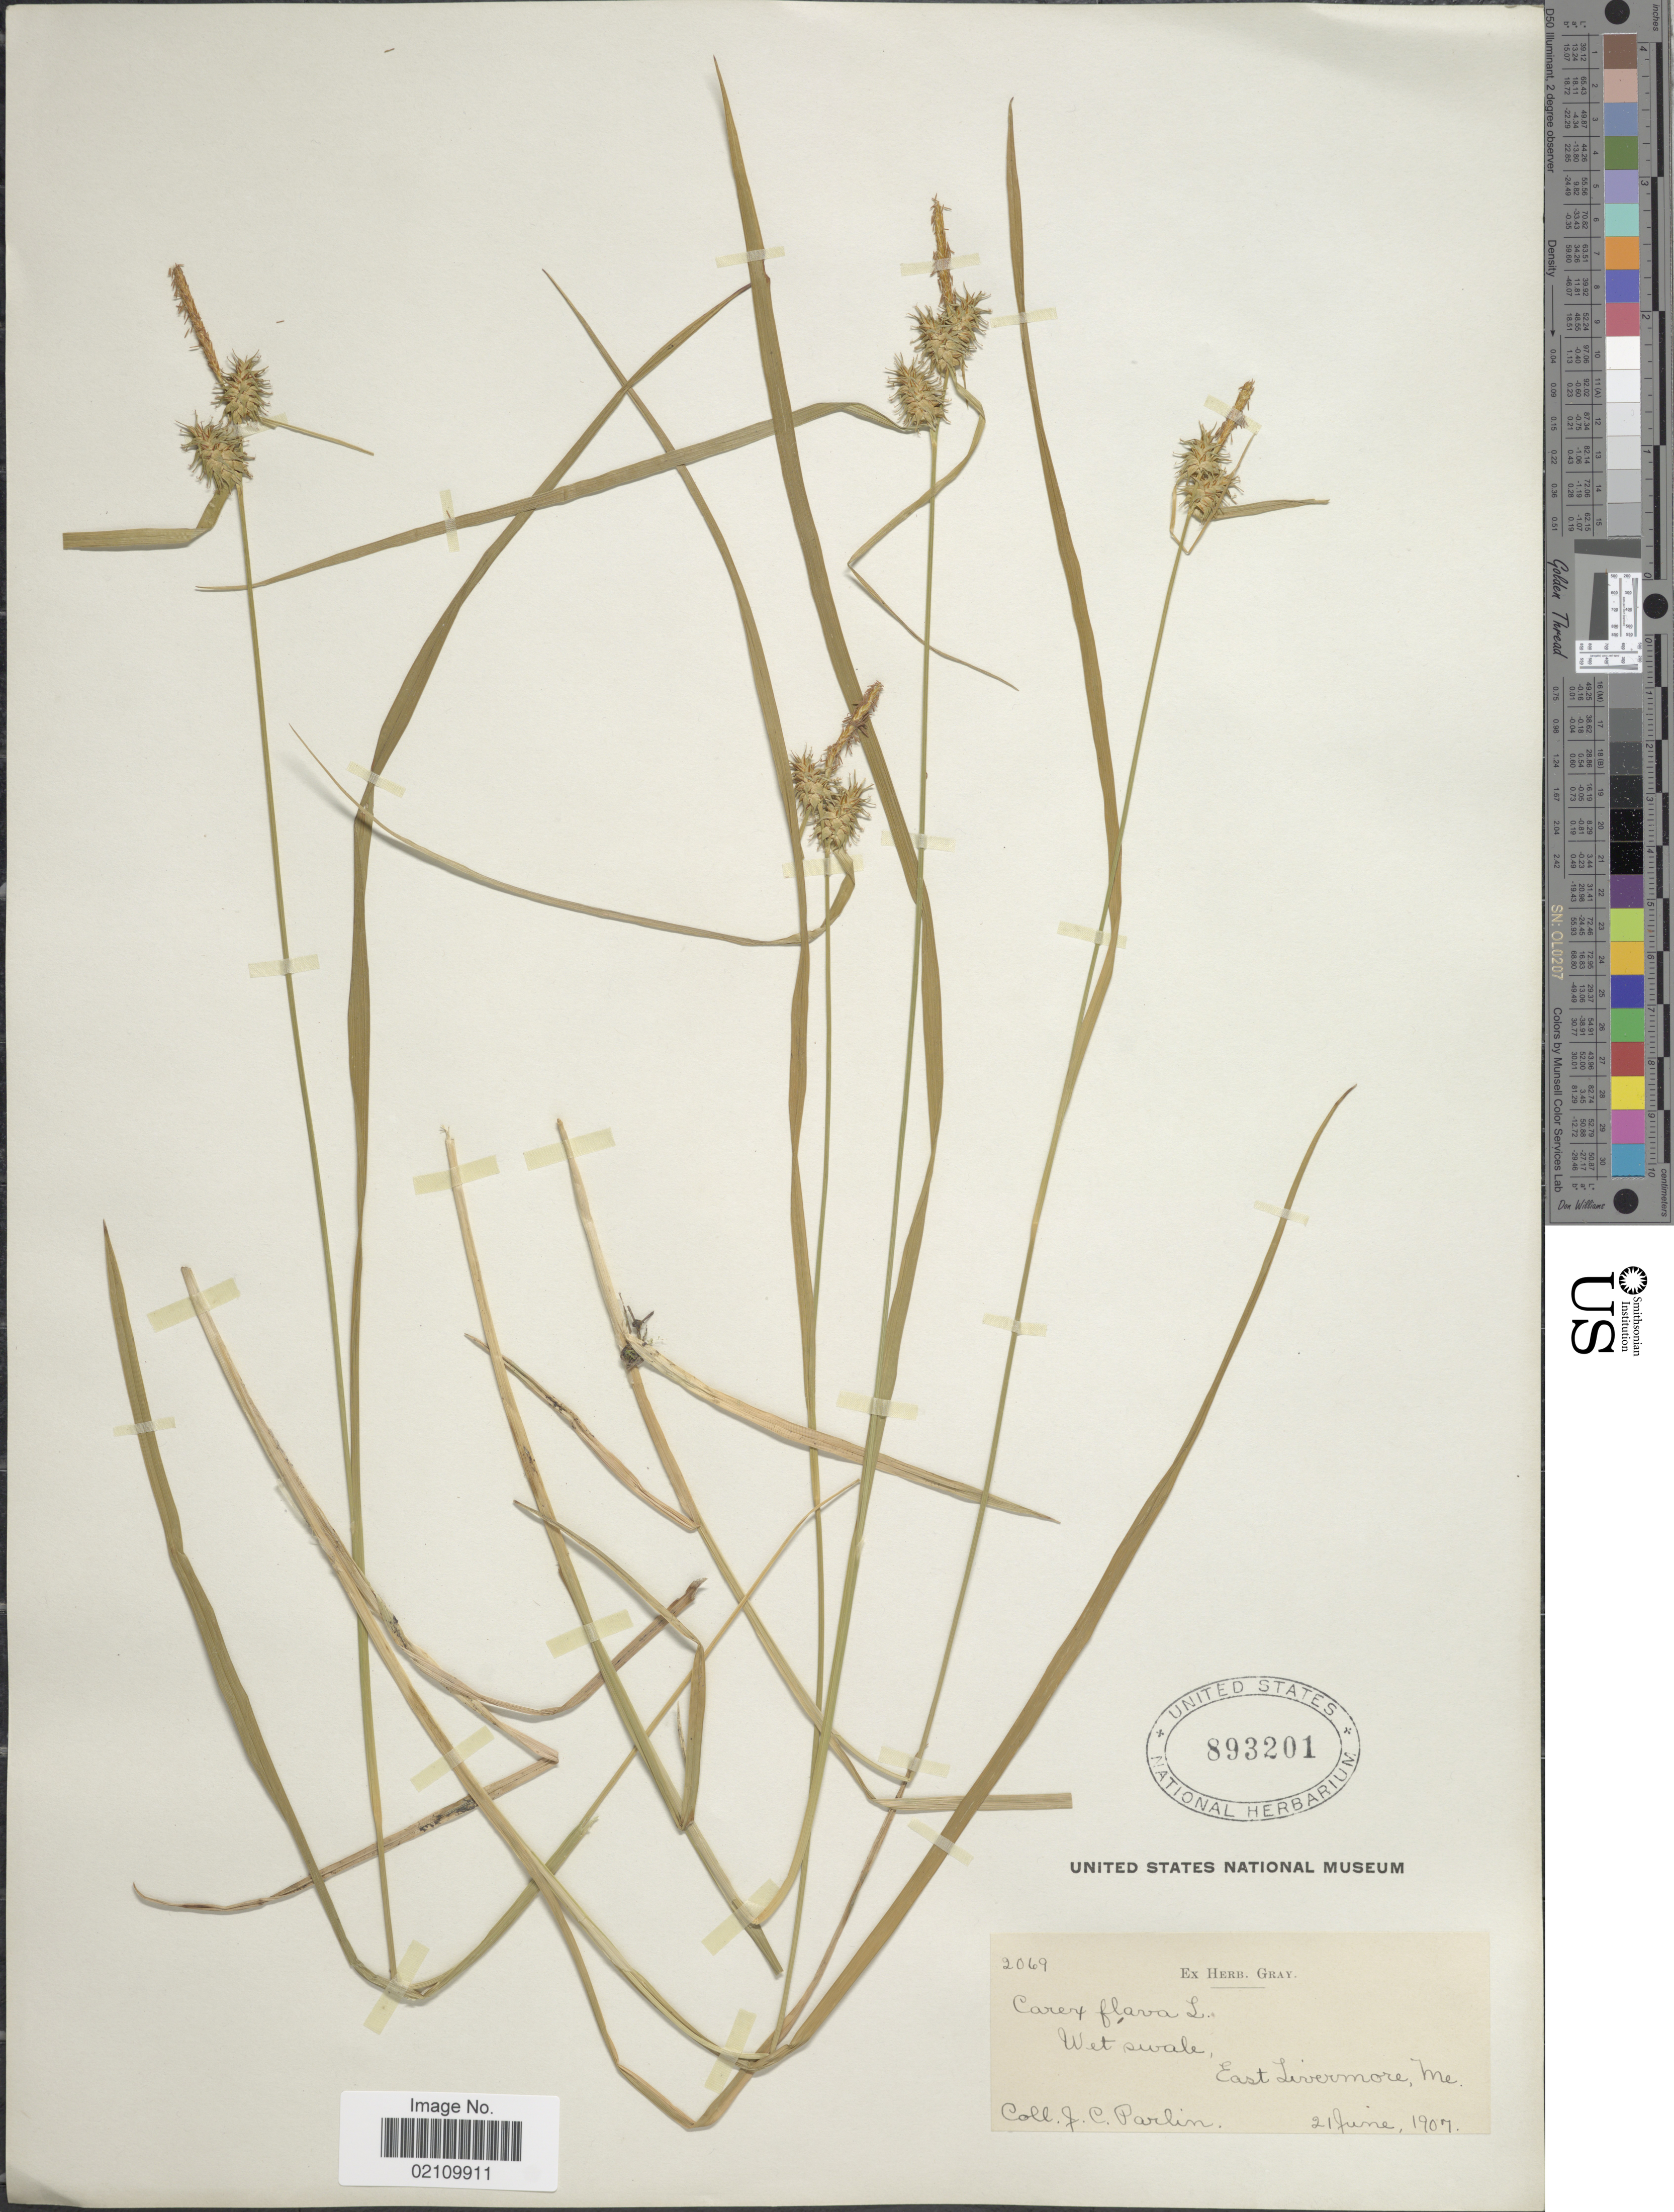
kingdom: Plantae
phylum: Tracheophyta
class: Liliopsida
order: Poales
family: Cyperaceae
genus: Carex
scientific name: Carex flava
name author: L.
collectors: J. Parlin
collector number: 2069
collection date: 1907-06-21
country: United States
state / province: Maine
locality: Wet swale, East Livermore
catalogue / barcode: US 893201